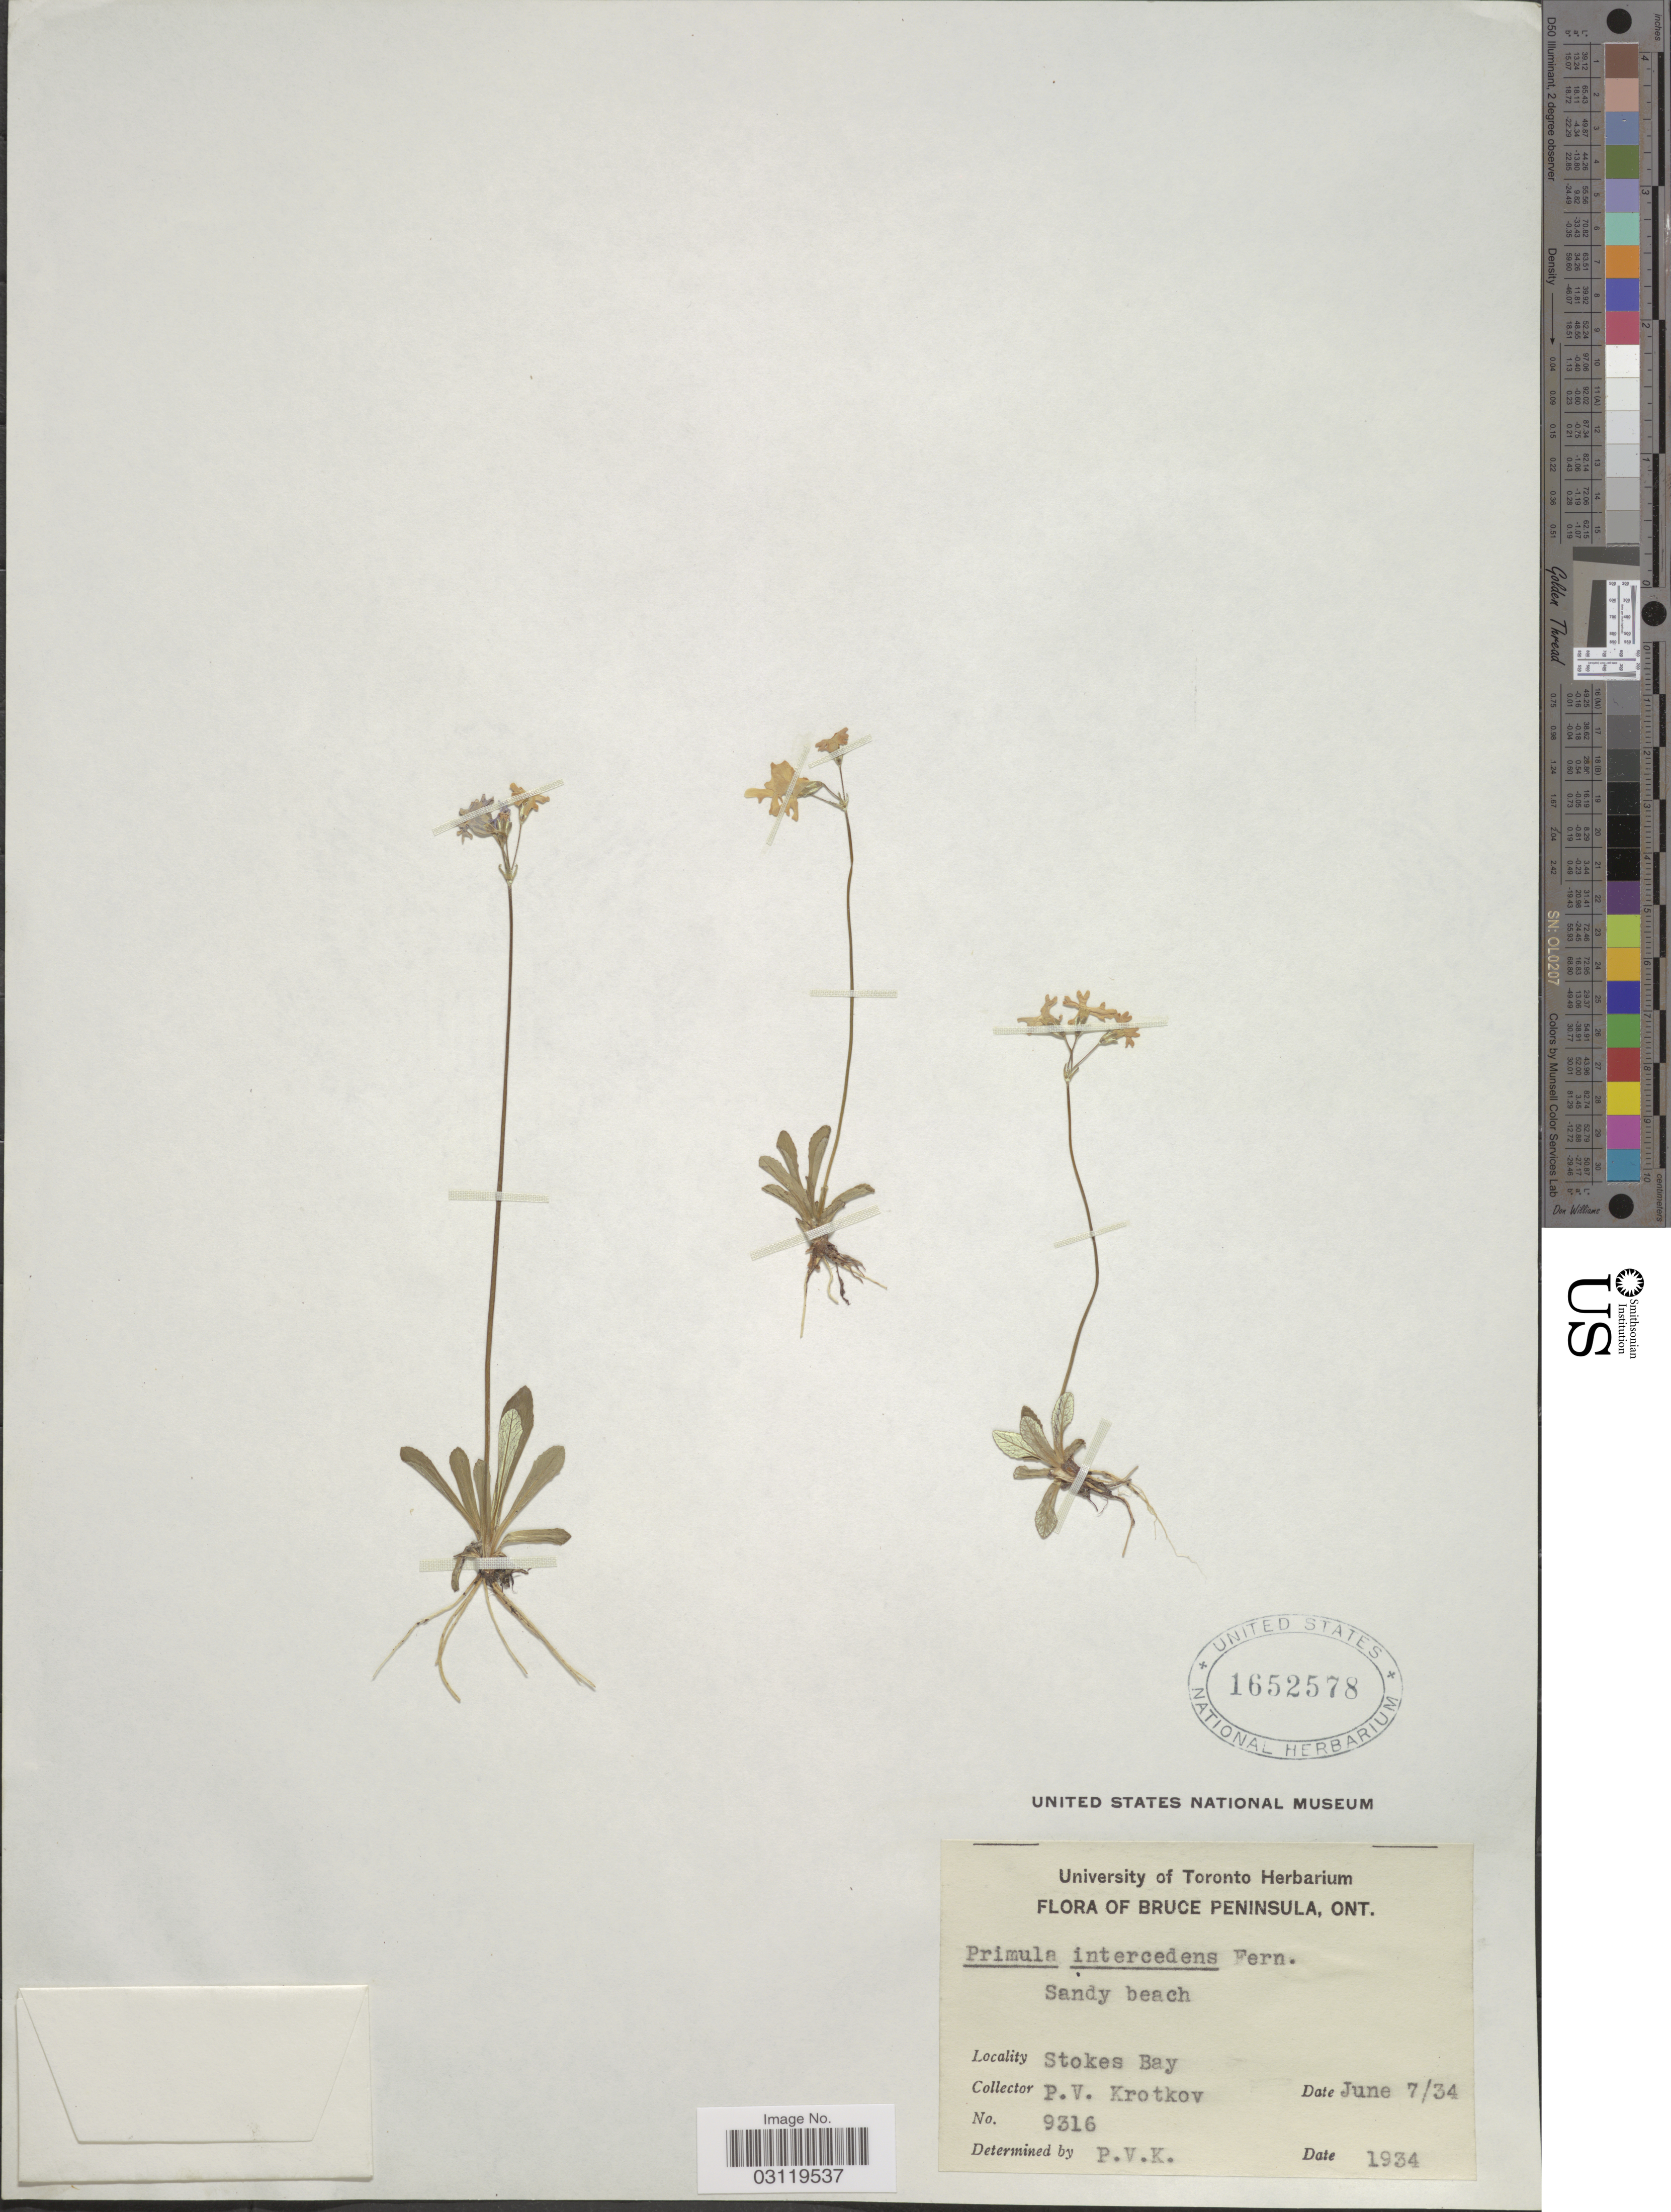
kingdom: Plantae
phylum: Tracheophyta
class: Magnoliopsida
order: Ericales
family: Primulaceae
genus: Primula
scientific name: Primula intercedens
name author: Fernald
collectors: P. V. Krotkov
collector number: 9316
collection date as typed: Transcribed d/m/y: 7/6/34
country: Canada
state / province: Ontario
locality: Bruce Peninsula, Stokes Bay.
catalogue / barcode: US 1652578